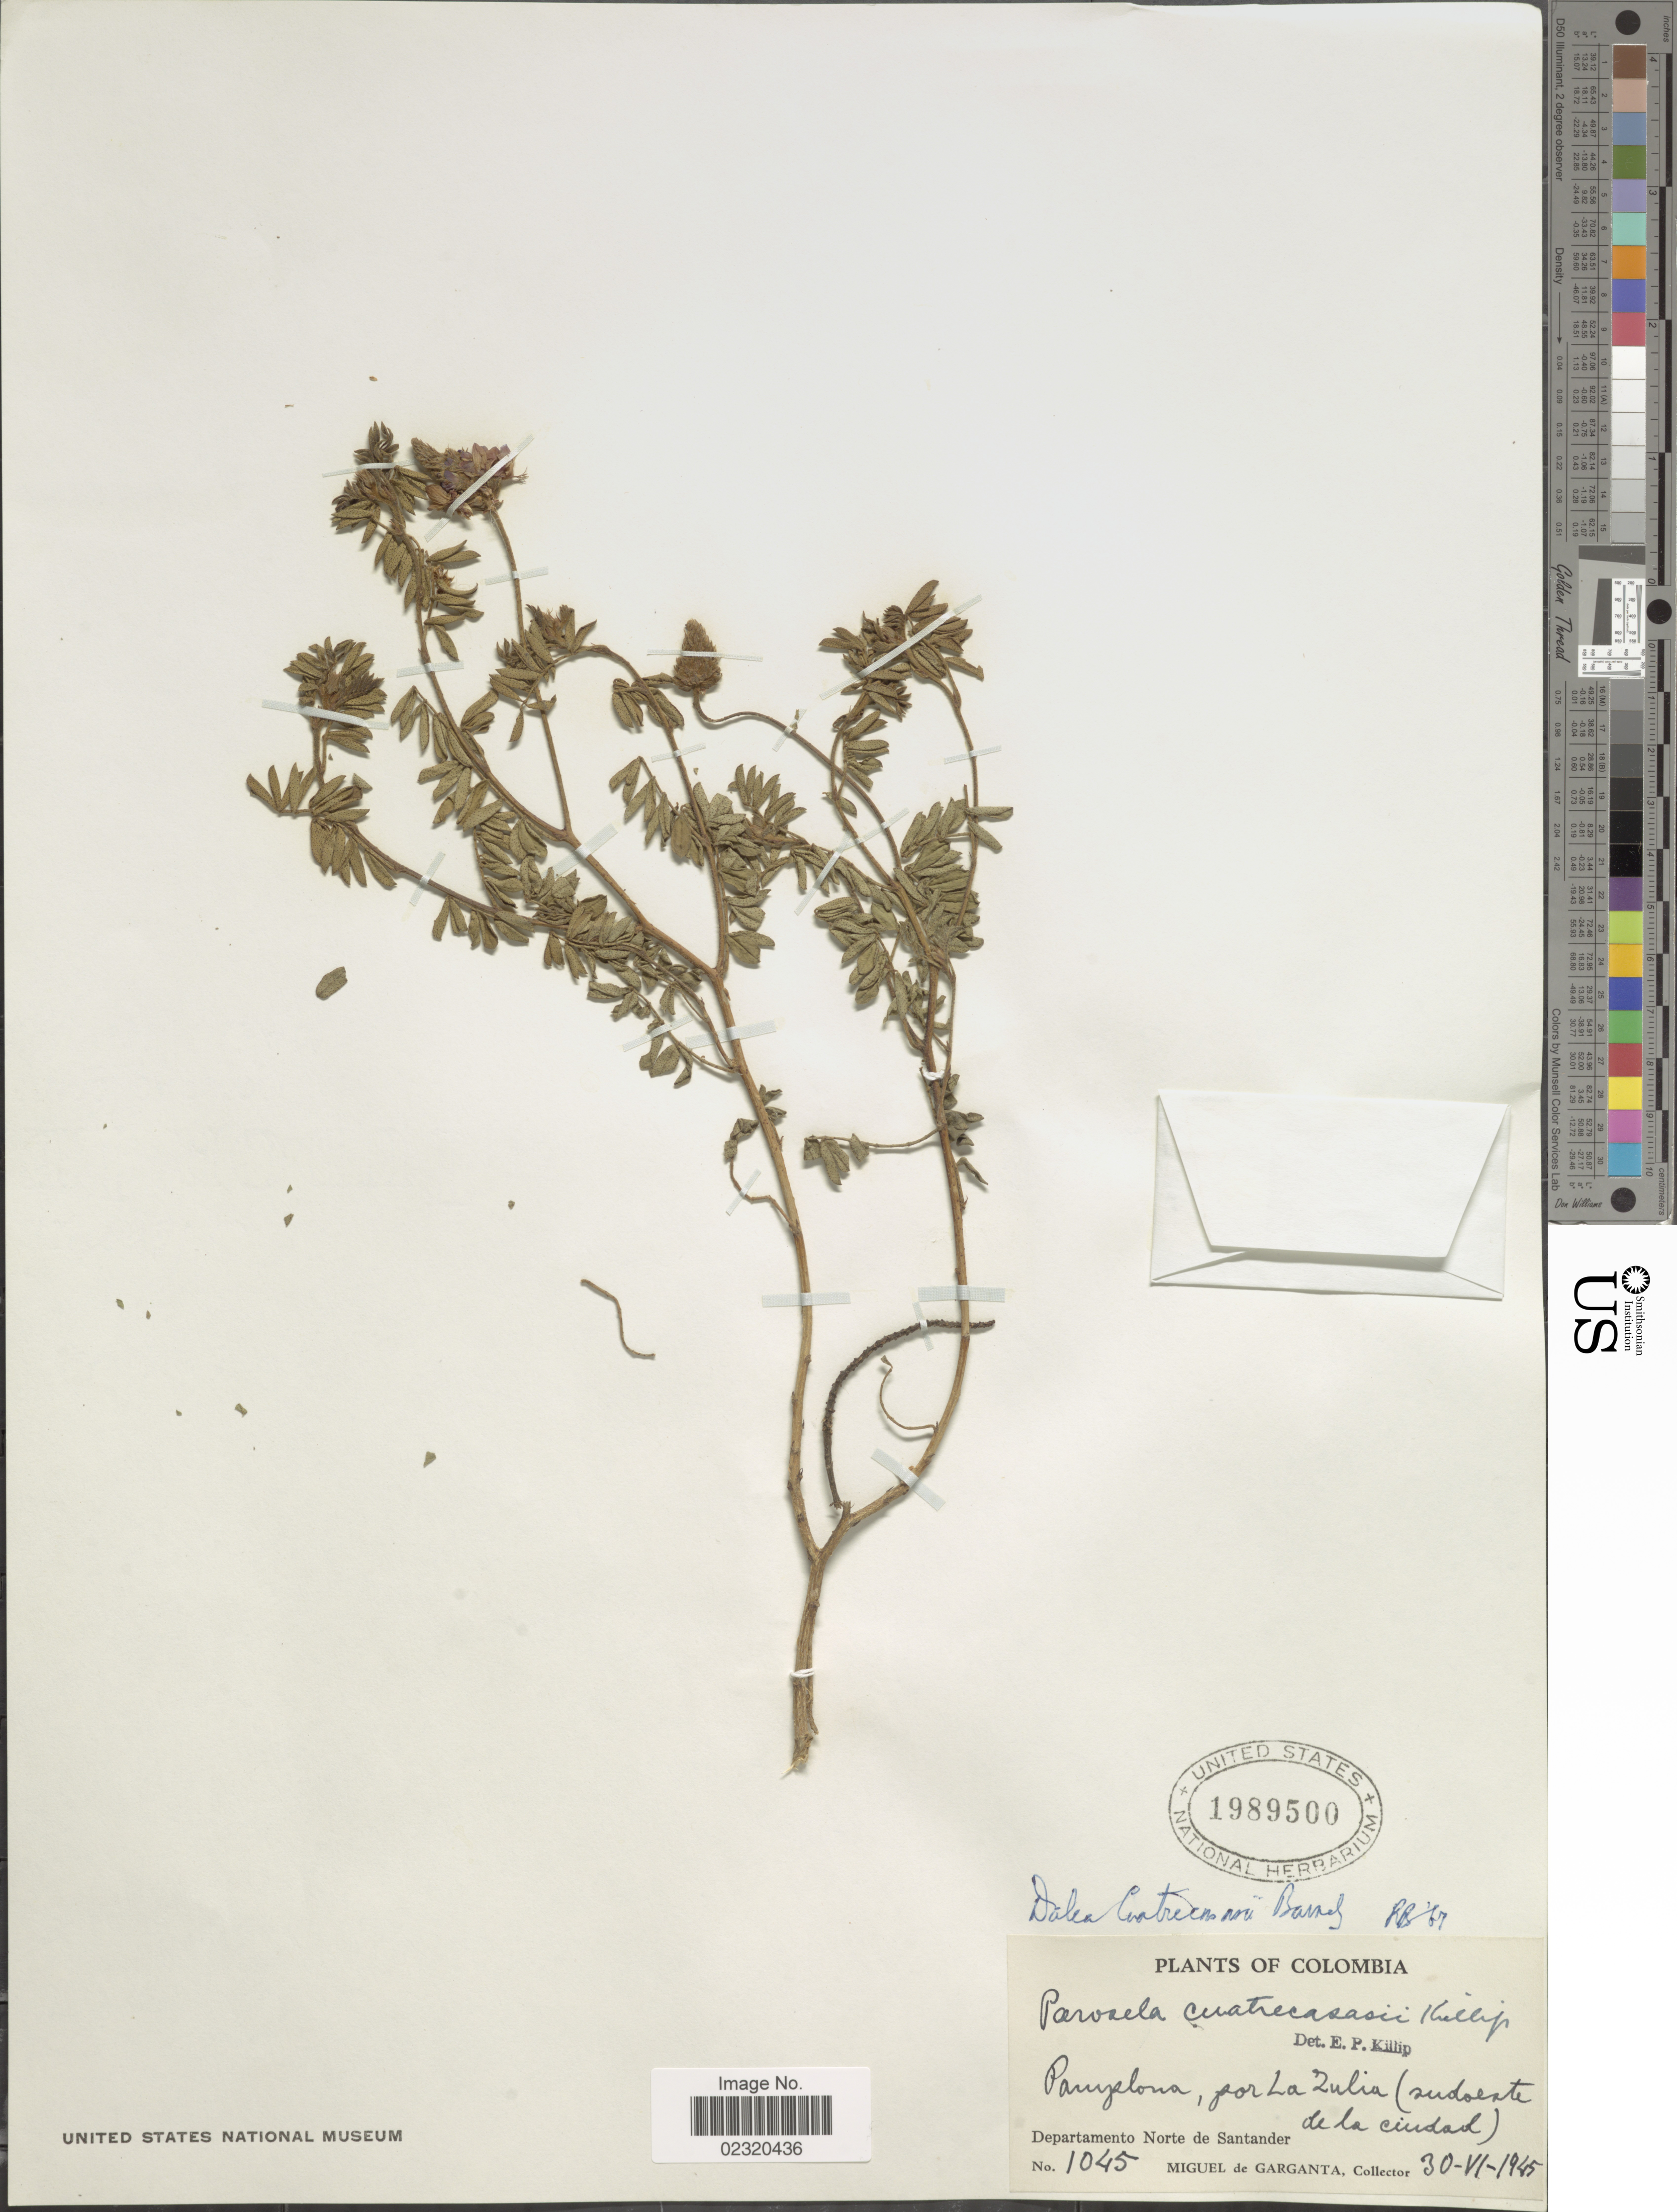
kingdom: Plantae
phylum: Tracheophyta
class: Magnoliopsida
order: Fabales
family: Fabaceae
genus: Dalea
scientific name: Dalea cuatrecasasii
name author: Barneby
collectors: M. Garganta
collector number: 1045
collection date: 1945-06-30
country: Colombia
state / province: Norte de Santander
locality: Pamplona, por La Zulia (sudoeste de la ciudad)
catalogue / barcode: US 1989500